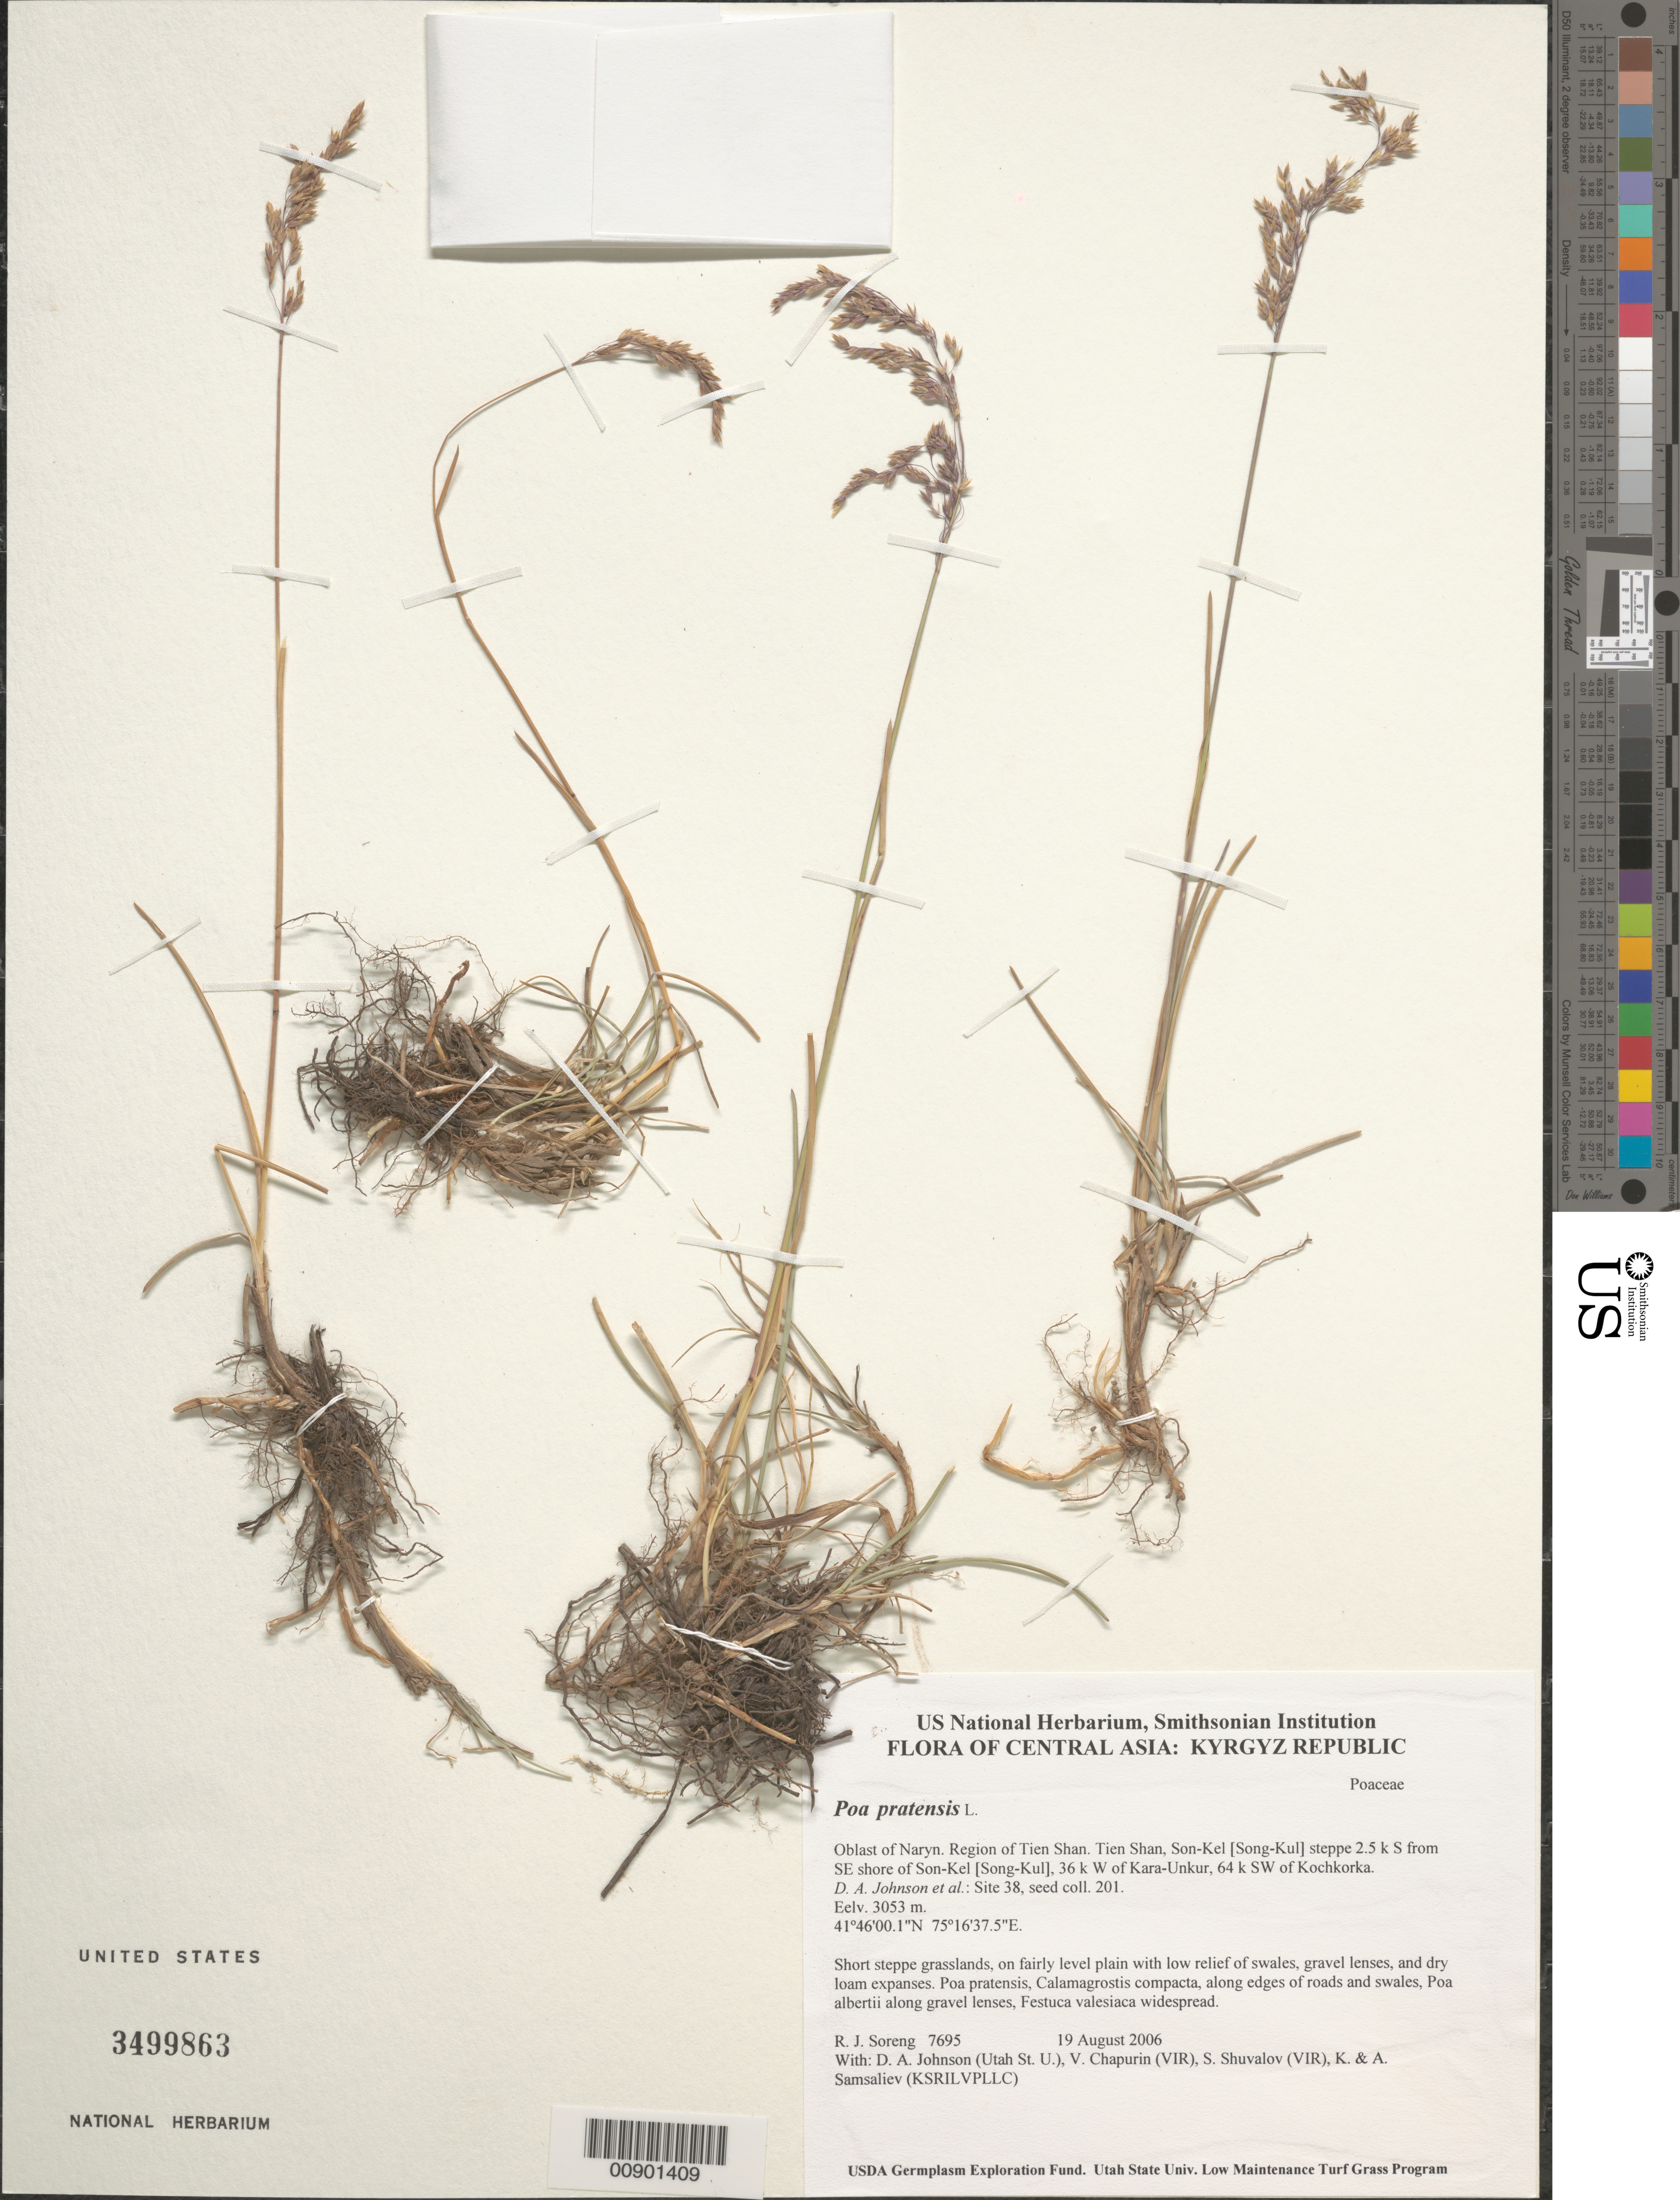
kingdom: Plantae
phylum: Tracheophyta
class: Liliopsida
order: Poales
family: Poaceae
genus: Poa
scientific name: Poa pratensis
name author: L.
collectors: R. J. Soreng, D. Johnson, S. Shuvalov, V. Chapurin, K. Samsaliev & A. Samsaliev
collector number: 7695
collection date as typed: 19 Aug 2006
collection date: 2006-08-19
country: Kyrgyzstan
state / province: Naryn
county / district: Tien Shan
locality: Tien Shan, Son-Kel steppe 2.5 km S from SE shore of Son-Kel, 36 km W of Kara-Unkur, 64 km SW of Kochkorka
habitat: Short steppe grasslands, on fairly level plain with low relief of swales, gravel lenses, and dry loam expanses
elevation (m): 3053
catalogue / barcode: US 3499863